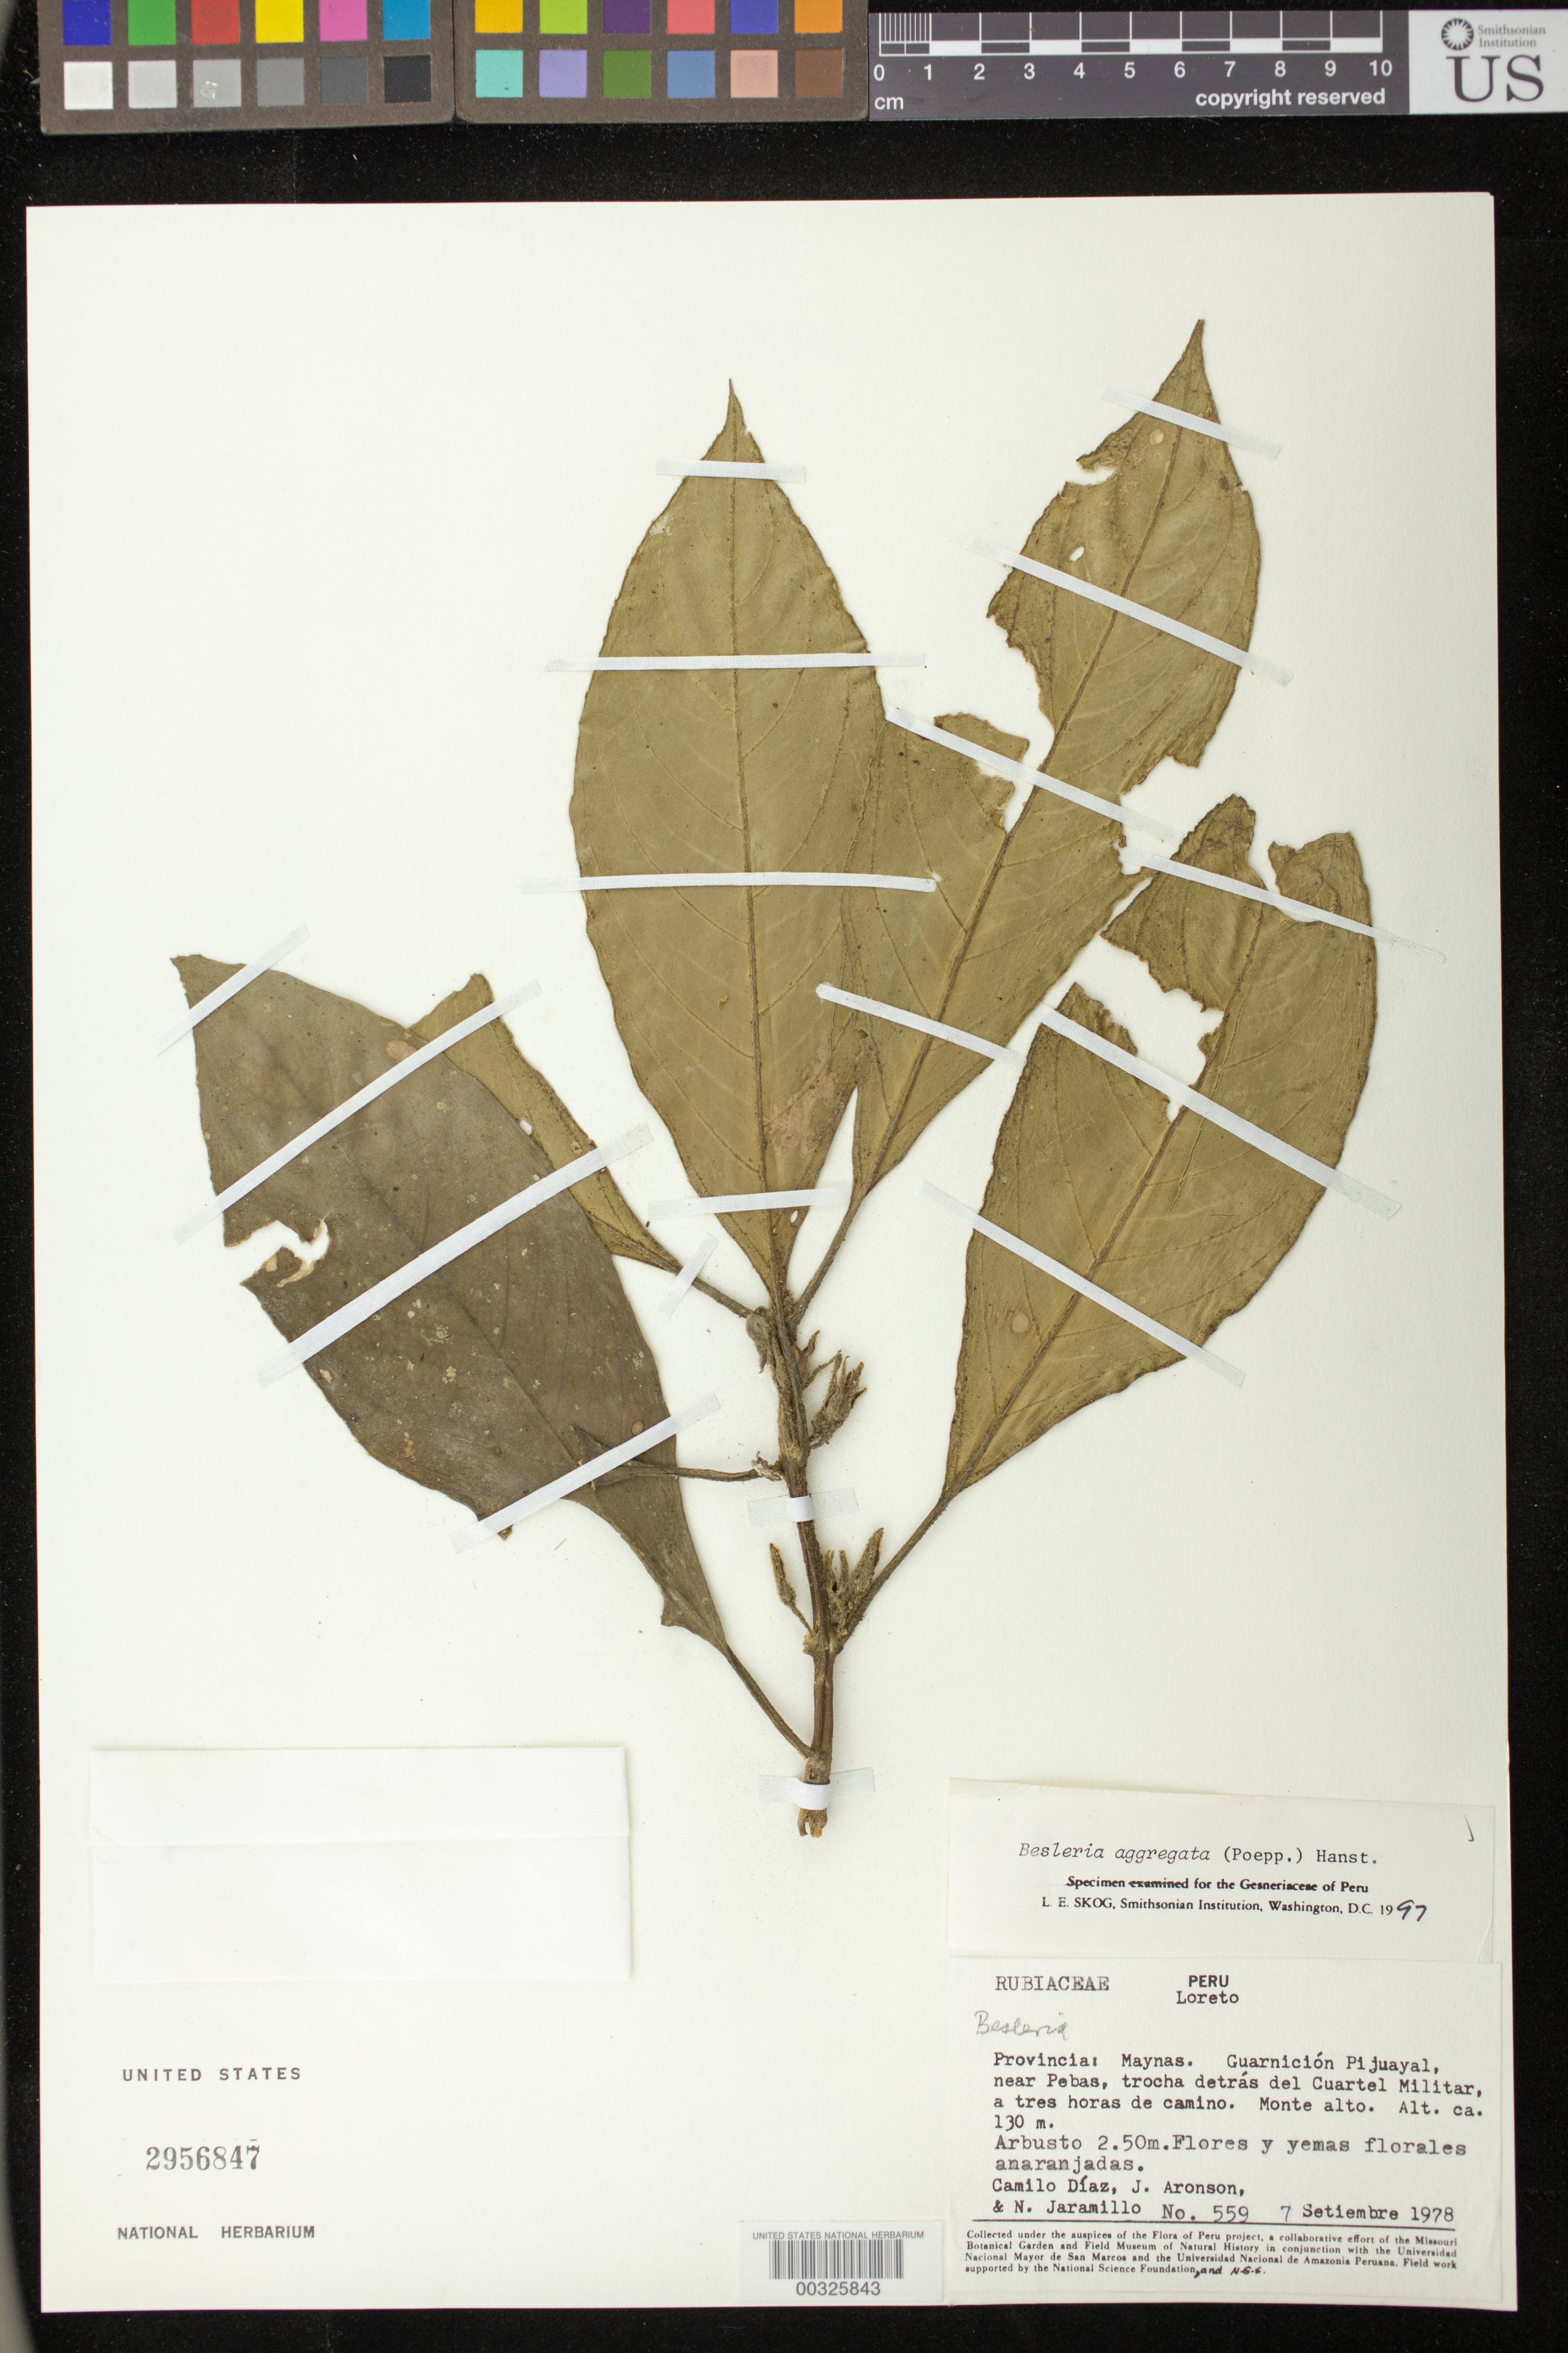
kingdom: Plantae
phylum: Tracheophyta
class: Magnoliopsida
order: Lamiales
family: Gesneriaceae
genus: Besleria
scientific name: Besleria aggregata var. aggregata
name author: (Mart.) Hanst.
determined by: Skog, Laurence E.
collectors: C. Díaz S., J. Aronson & N. Jaramillo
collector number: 559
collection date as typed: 07 Sep 1978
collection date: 1978-09-07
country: Peru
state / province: Loreto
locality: Prov. Maynas; Guarnición Pijuayal, near Pebas, trocha detrás Cuartel Militar, a tres horas de camino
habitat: Monte alto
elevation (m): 130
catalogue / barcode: US 2956847